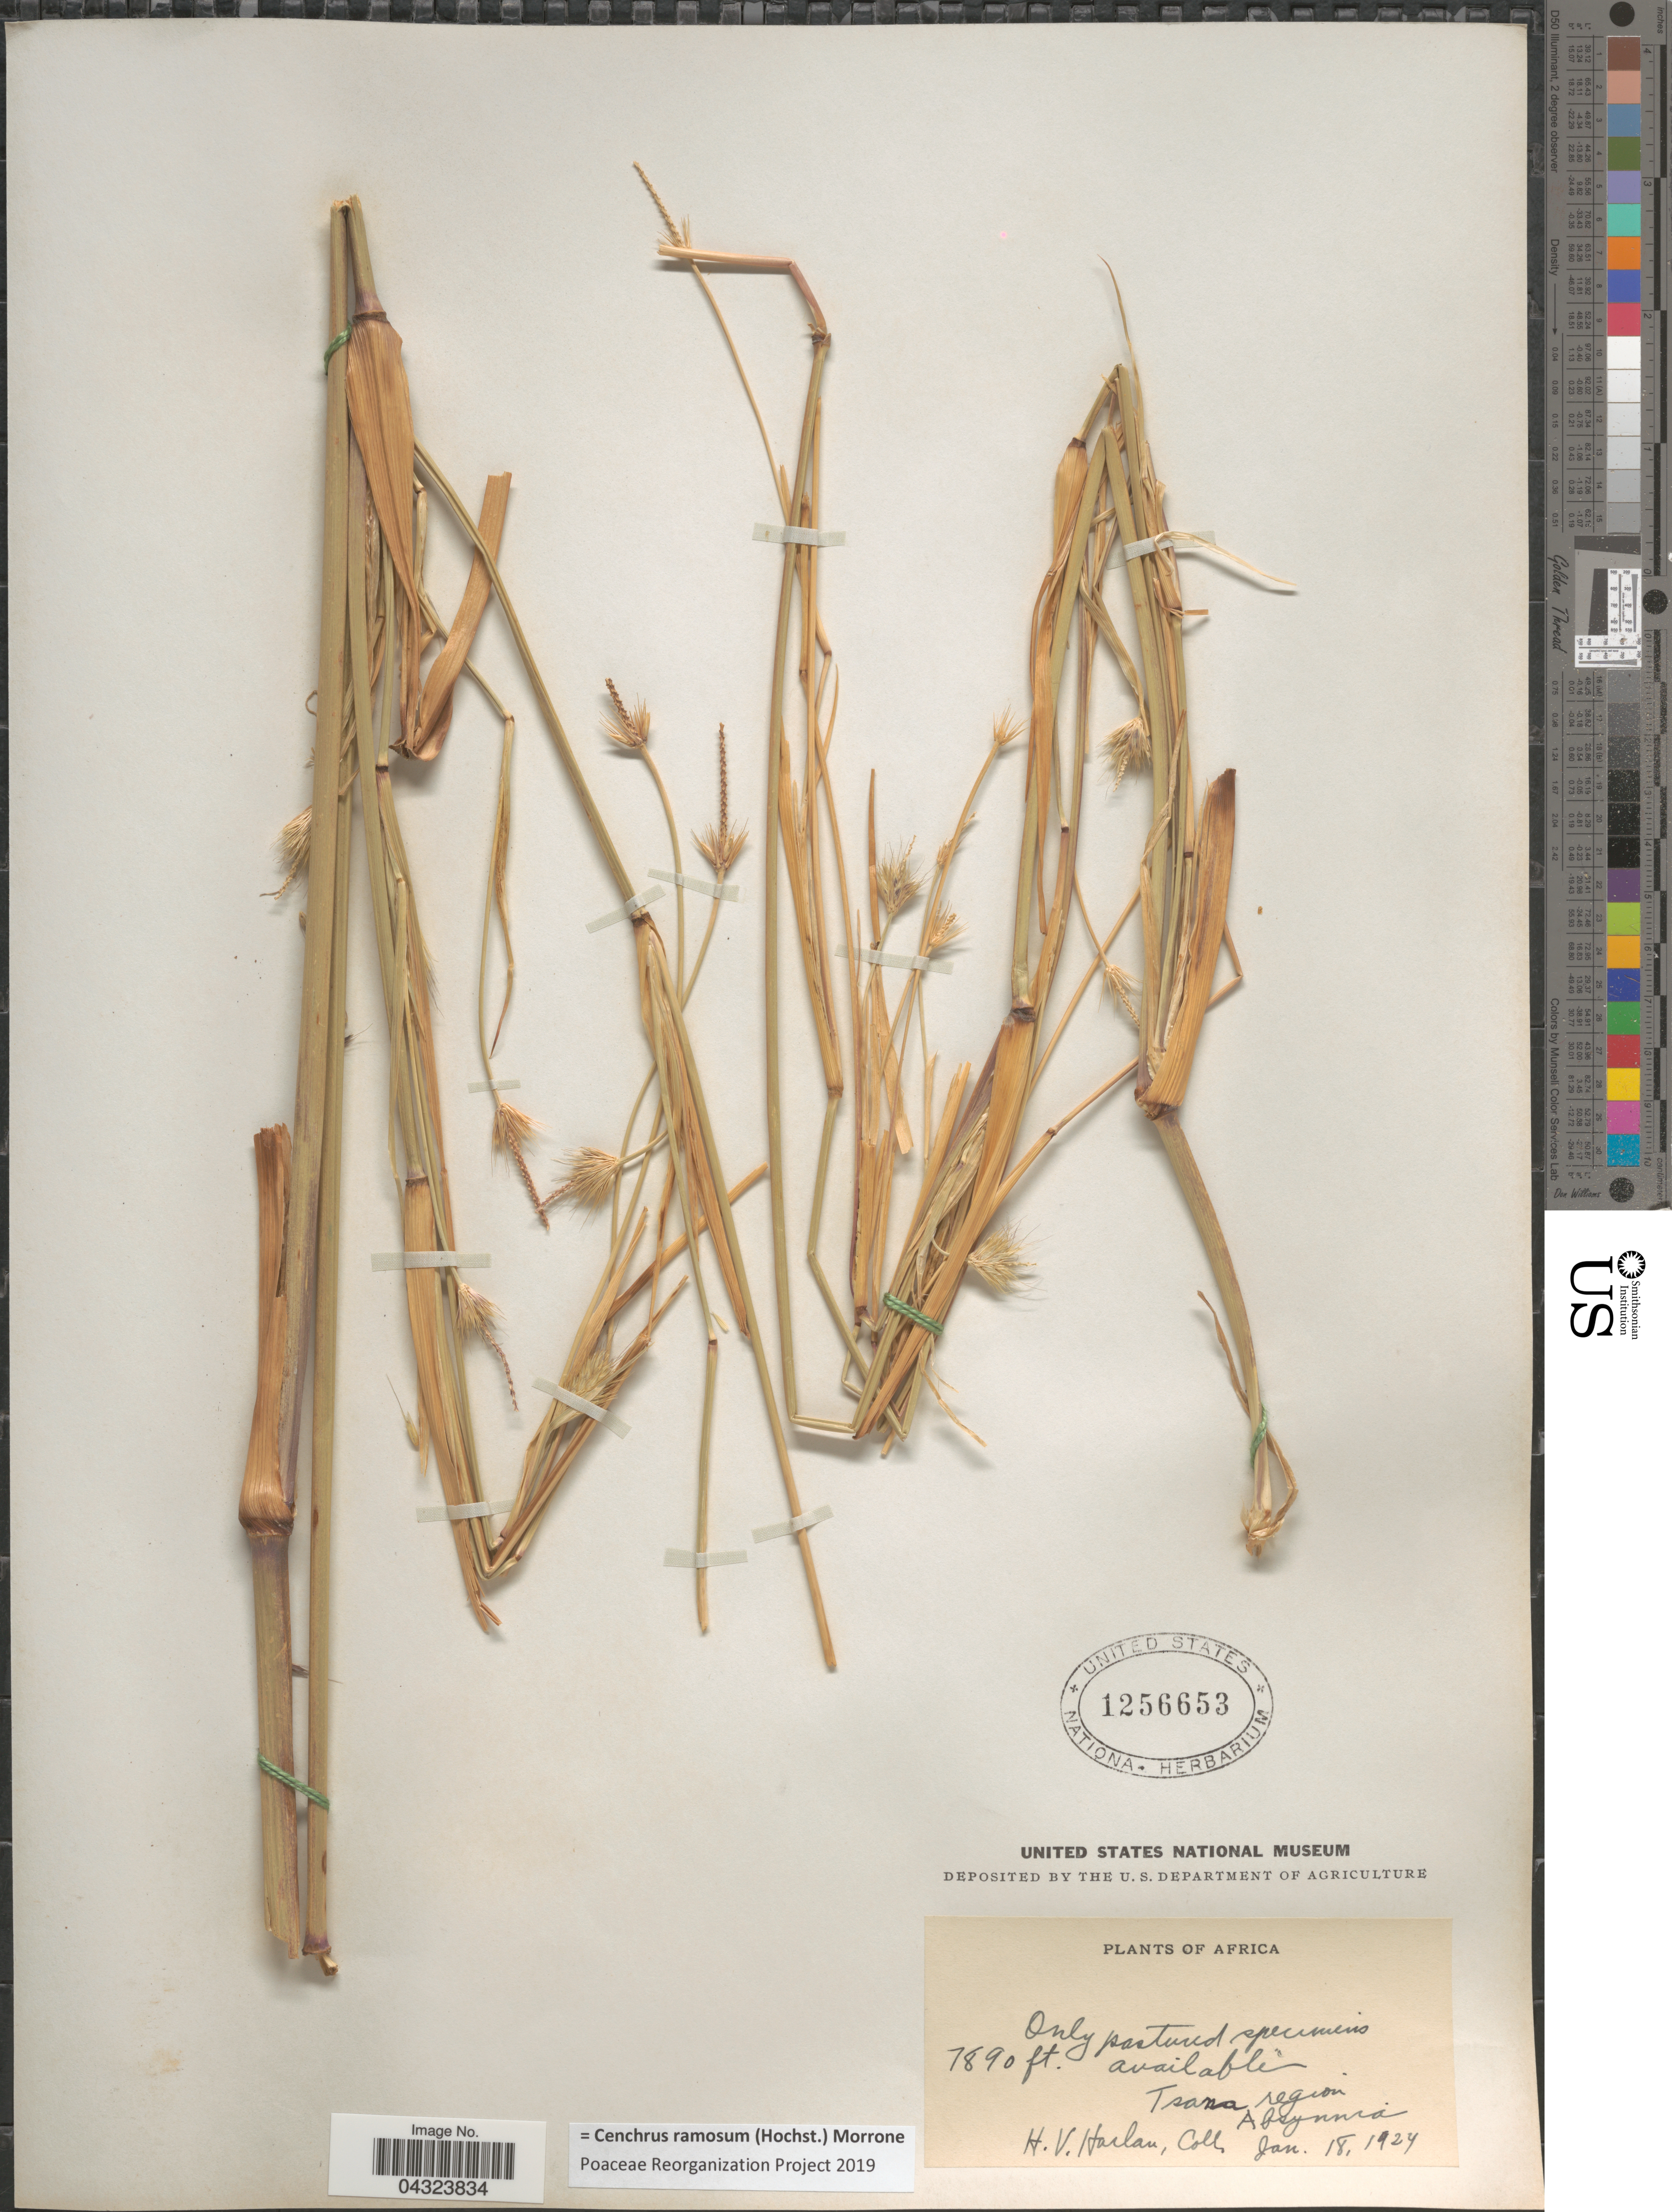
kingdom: Plantae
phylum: Tracheophyta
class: Liliopsida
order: Poales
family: Poaceae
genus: Cenchrus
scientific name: Cenchrus ramosum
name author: (Hochst.) Morrone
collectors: H. Harlan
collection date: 1924-01-18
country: Ethiopia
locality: Tsana region. Absynnia.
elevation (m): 2405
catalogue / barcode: US 1256653